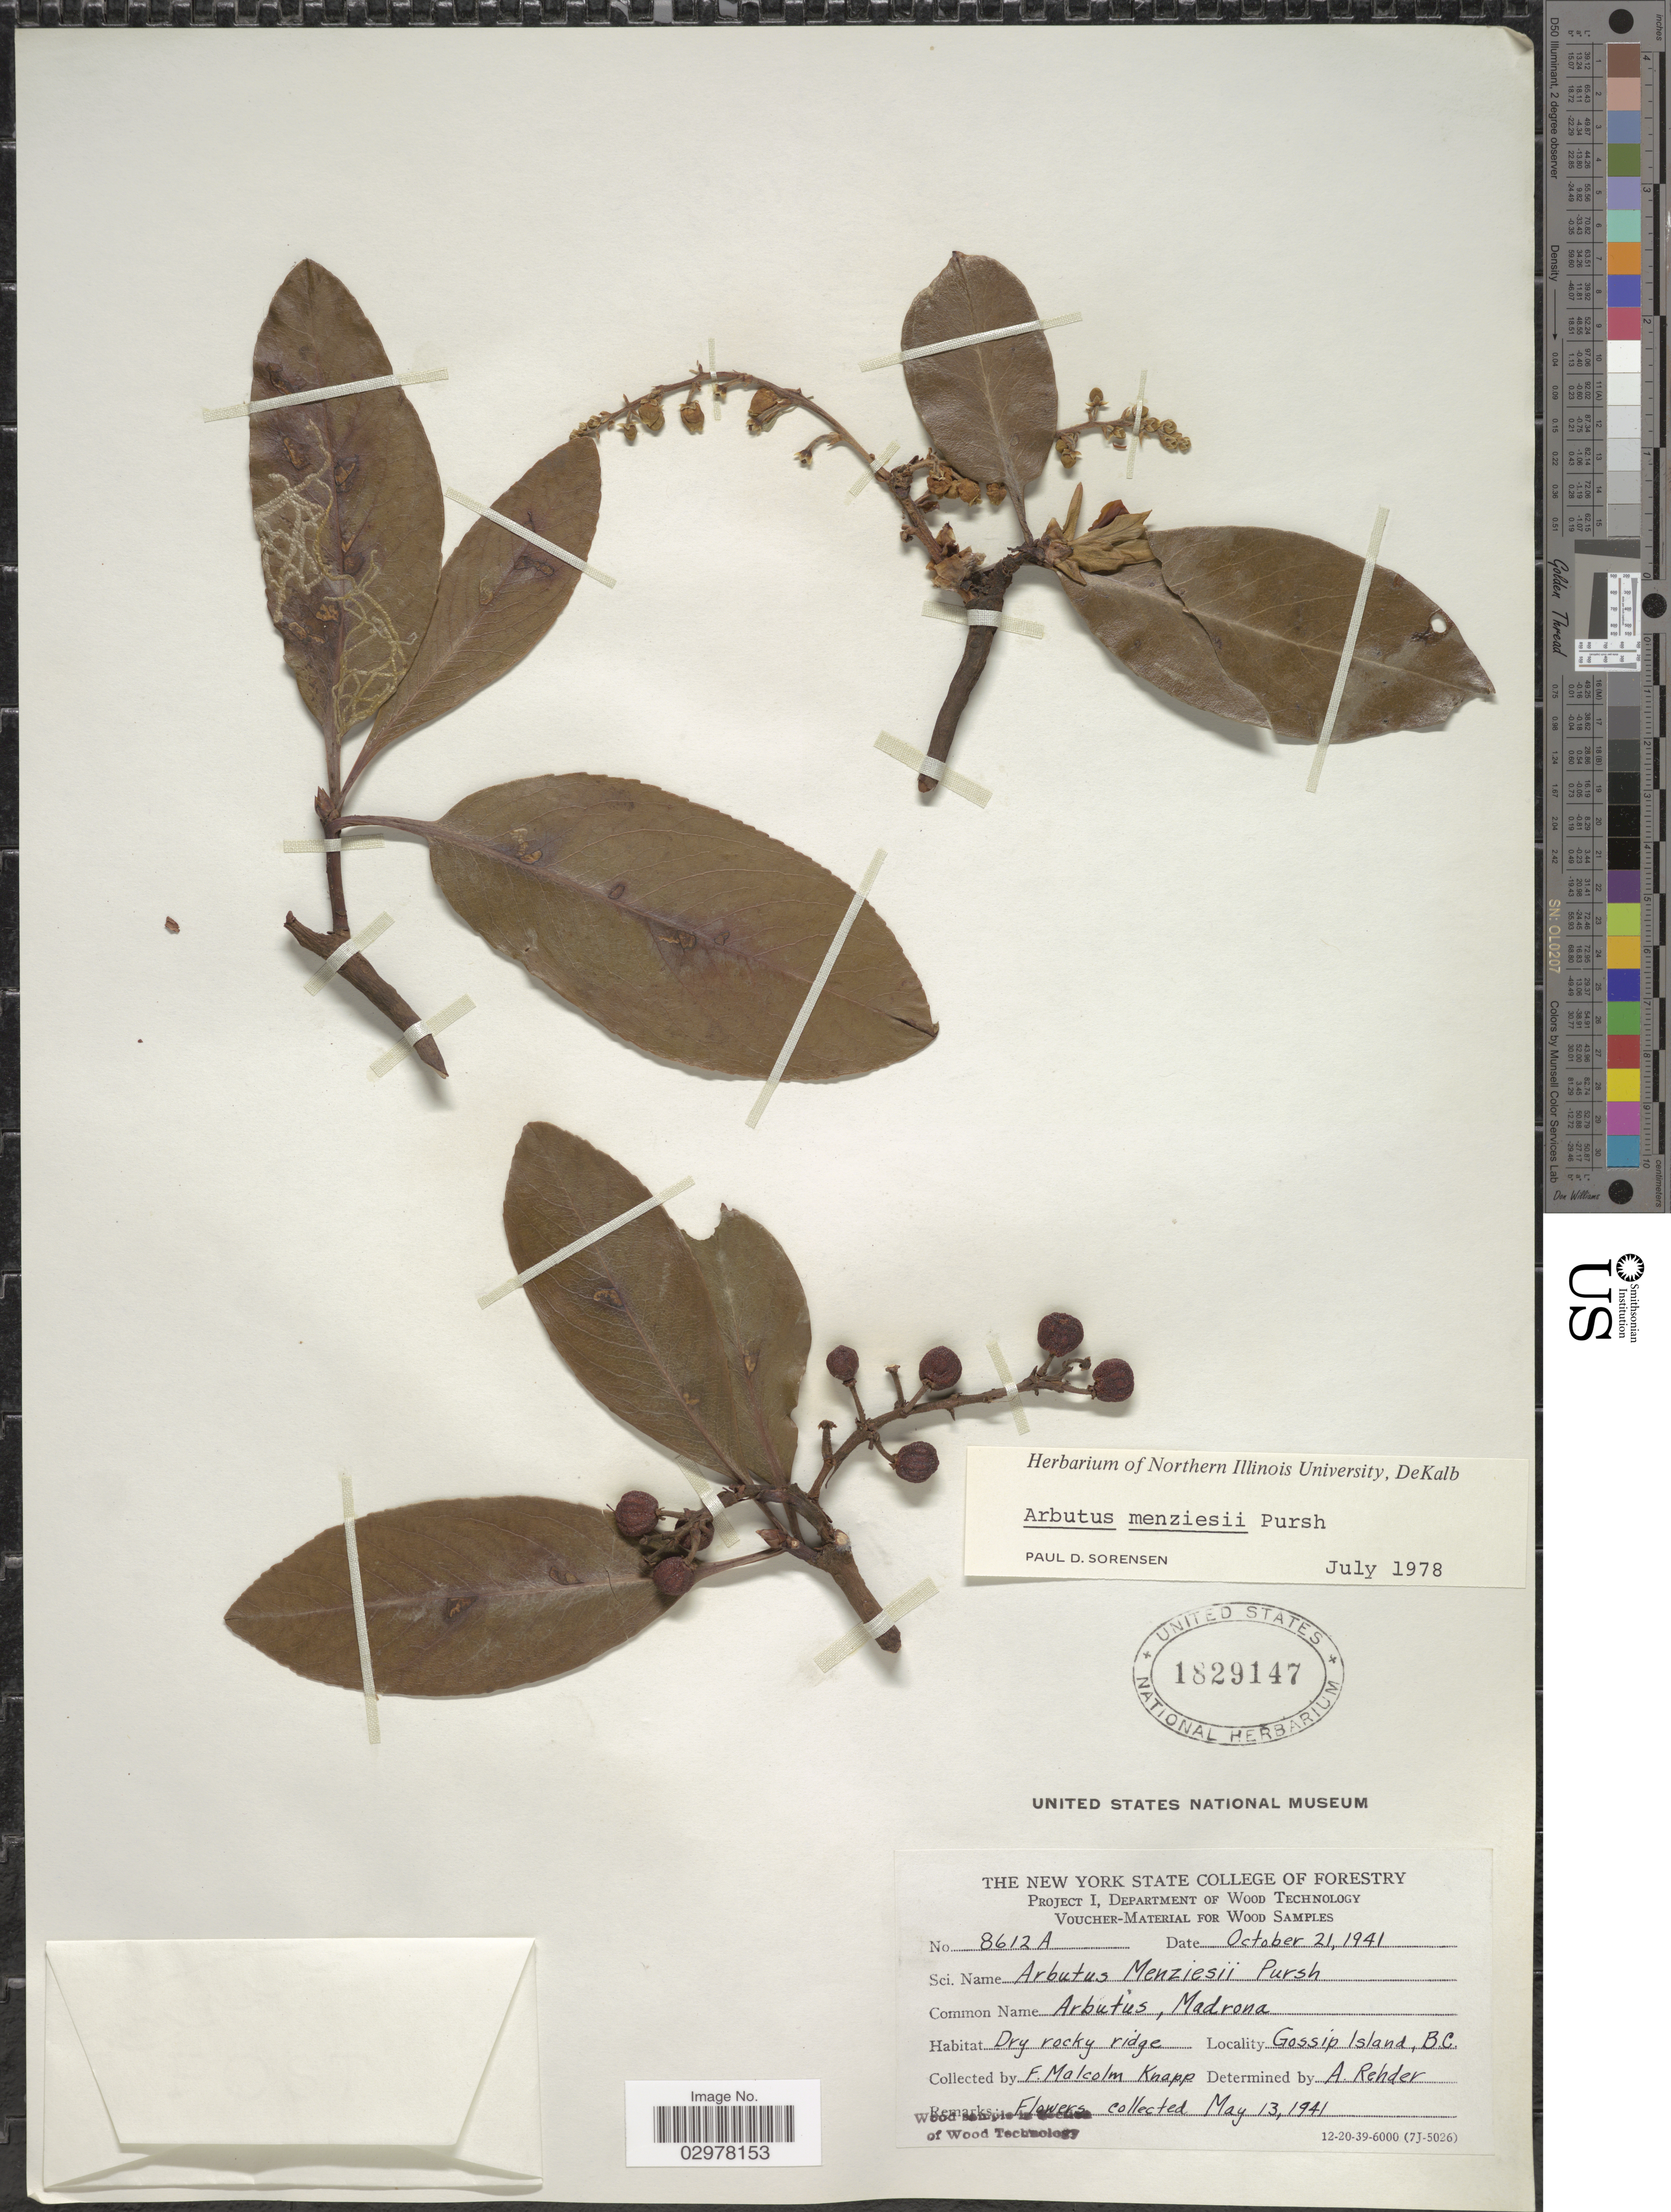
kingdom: Plantae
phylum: Tracheophyta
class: Magnoliopsida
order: Ericales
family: Ericaceae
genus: Arbutus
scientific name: Arbutus menziesii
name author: Pursh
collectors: F. Knapp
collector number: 8612A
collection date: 1941-10-21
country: Mexico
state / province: Baja California Norte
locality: Dry rocky ridge. Gossip Island, B.C.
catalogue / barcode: US 1829147